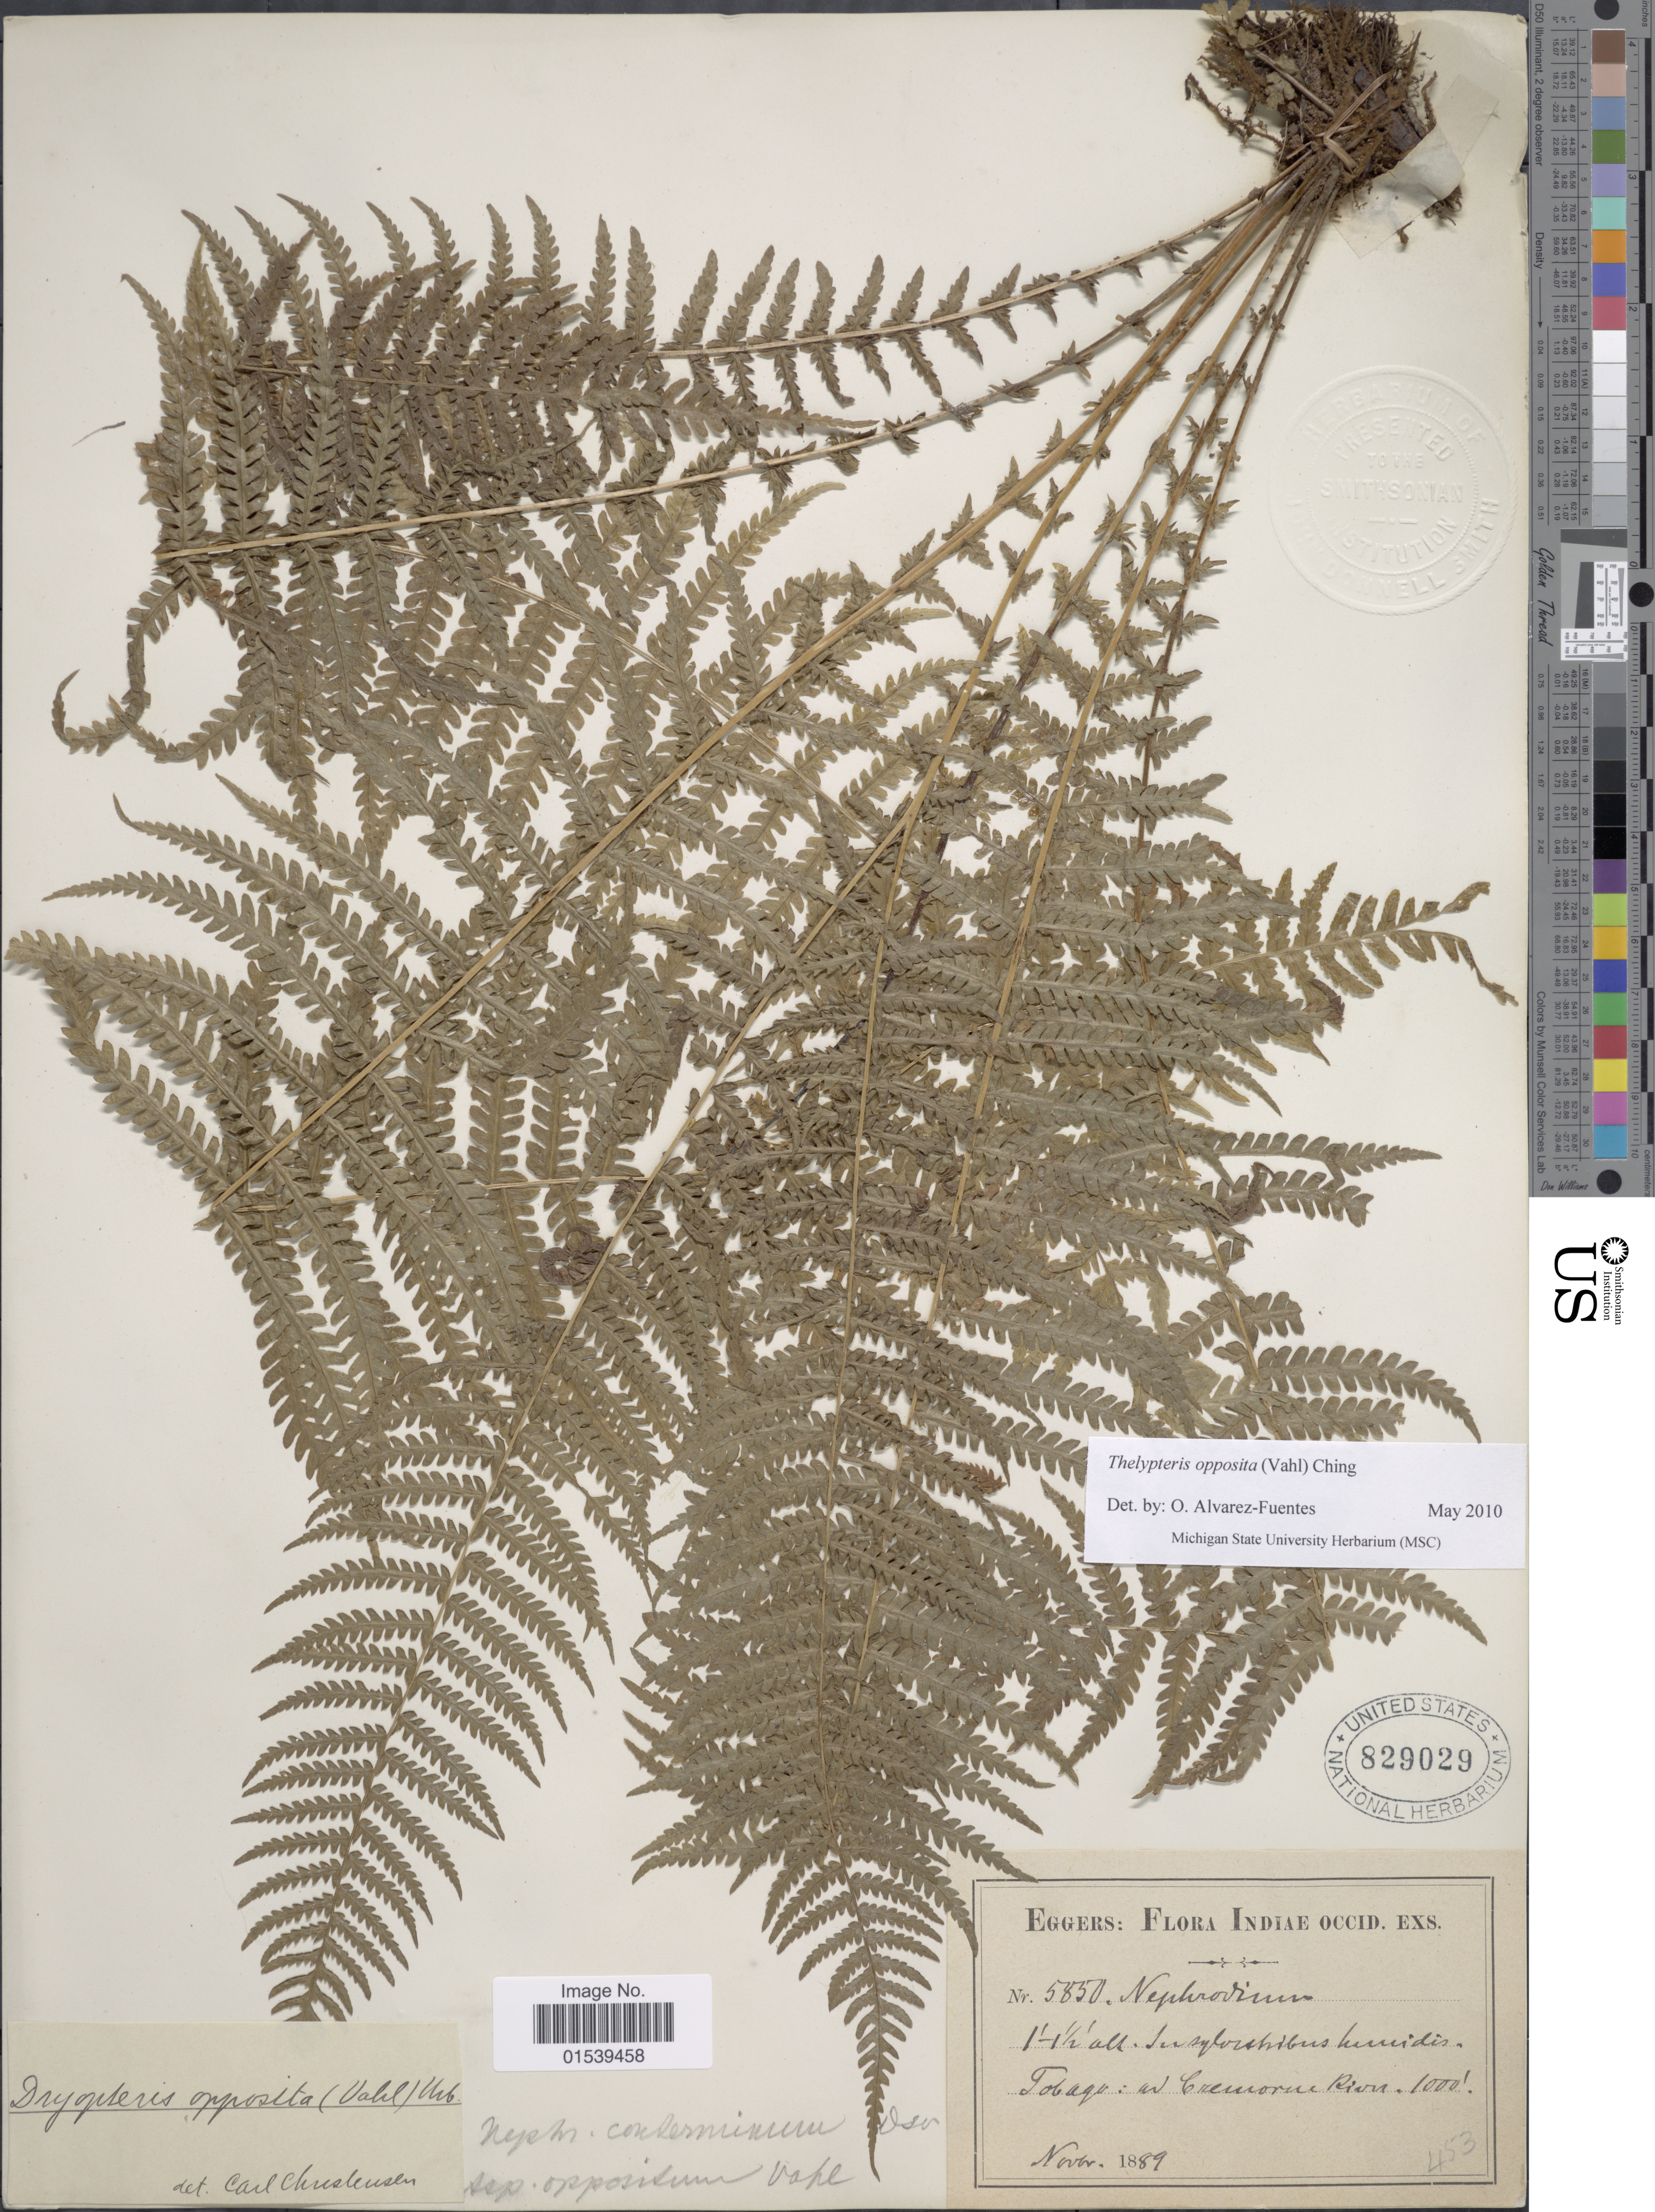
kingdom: Plantae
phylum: Tracheophyta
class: Polypodiopsida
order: Polypodiales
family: Thelypteridaceae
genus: Amauropelta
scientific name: Amauropelta opposita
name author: (Vahl) Pic. Serm.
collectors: -. Eggers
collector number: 5850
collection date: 1889-11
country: Trinidad and Tobago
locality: Tobago: ad Cremorne River, Indiae occid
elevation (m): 305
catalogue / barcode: US 829029